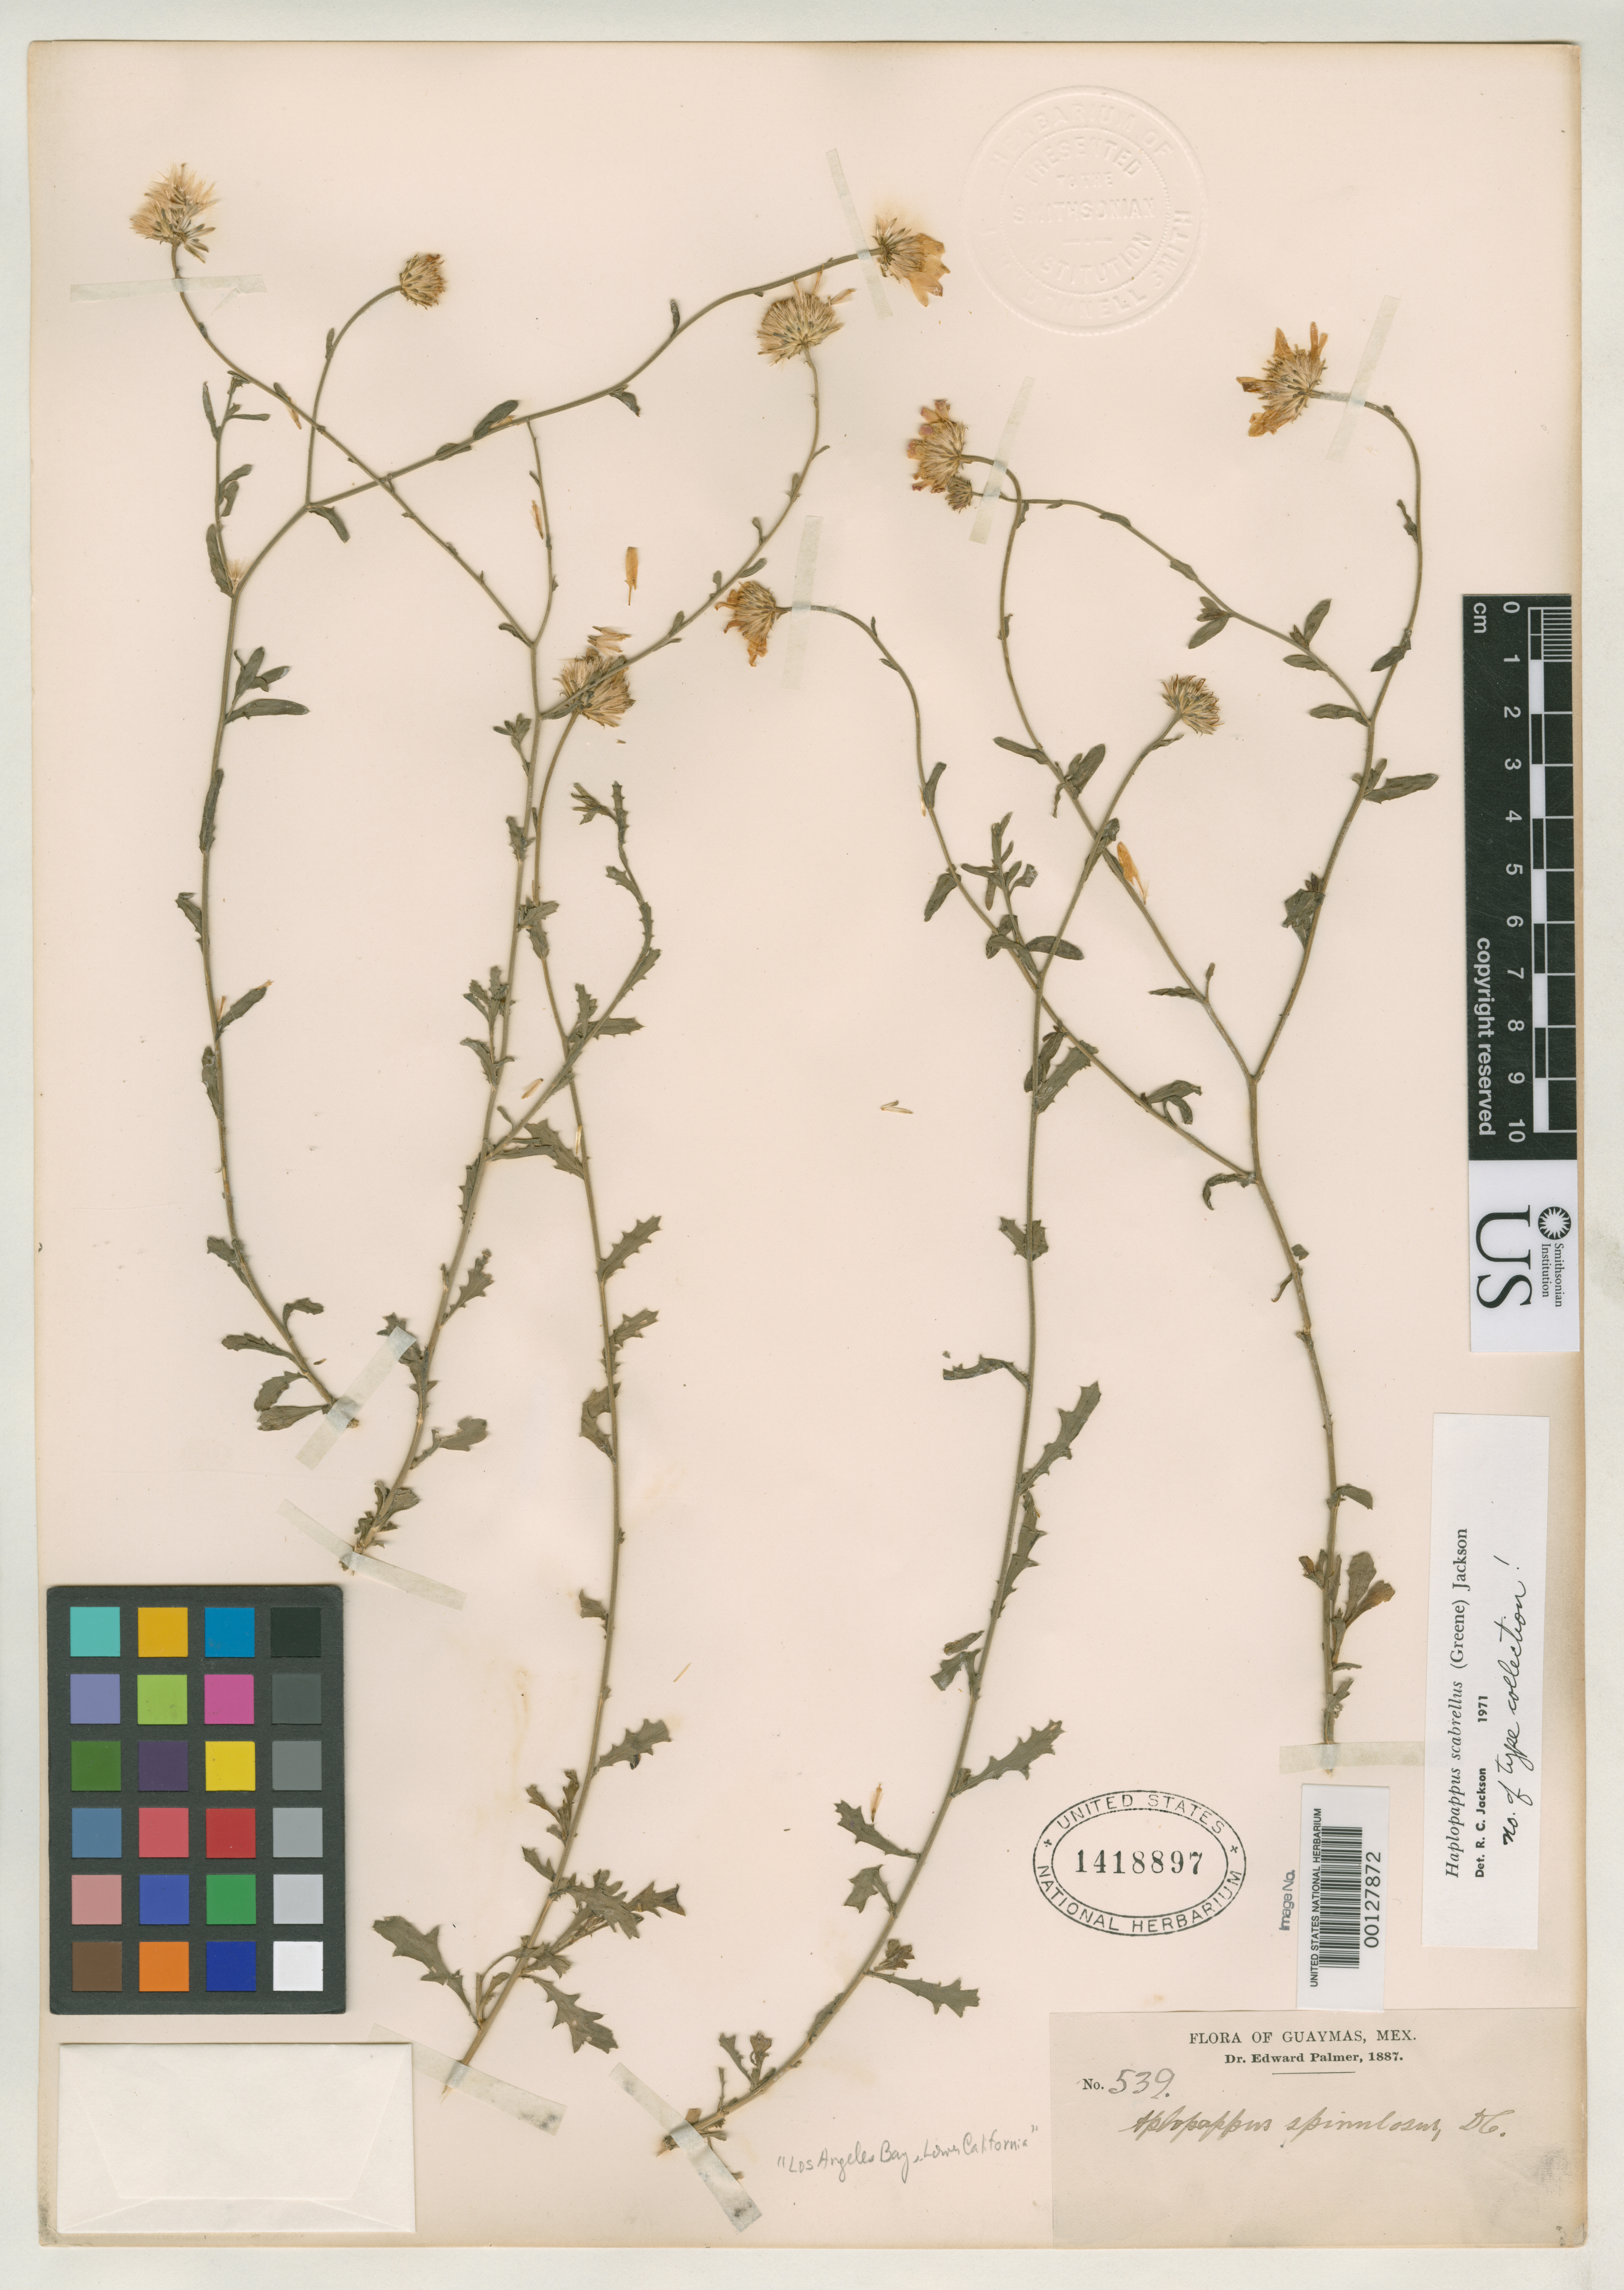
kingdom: Plantae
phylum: Tracheophyta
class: Magnoliopsida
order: Asterales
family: Asteraceae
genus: Eriocarpum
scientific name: Eriocarpum scabrellum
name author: Greene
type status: Isotype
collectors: E. Palmer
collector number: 539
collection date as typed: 1887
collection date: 1887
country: Mexico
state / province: Baja California Norte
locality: Los Angeles Bay, Gulf of California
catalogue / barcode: US 1418897